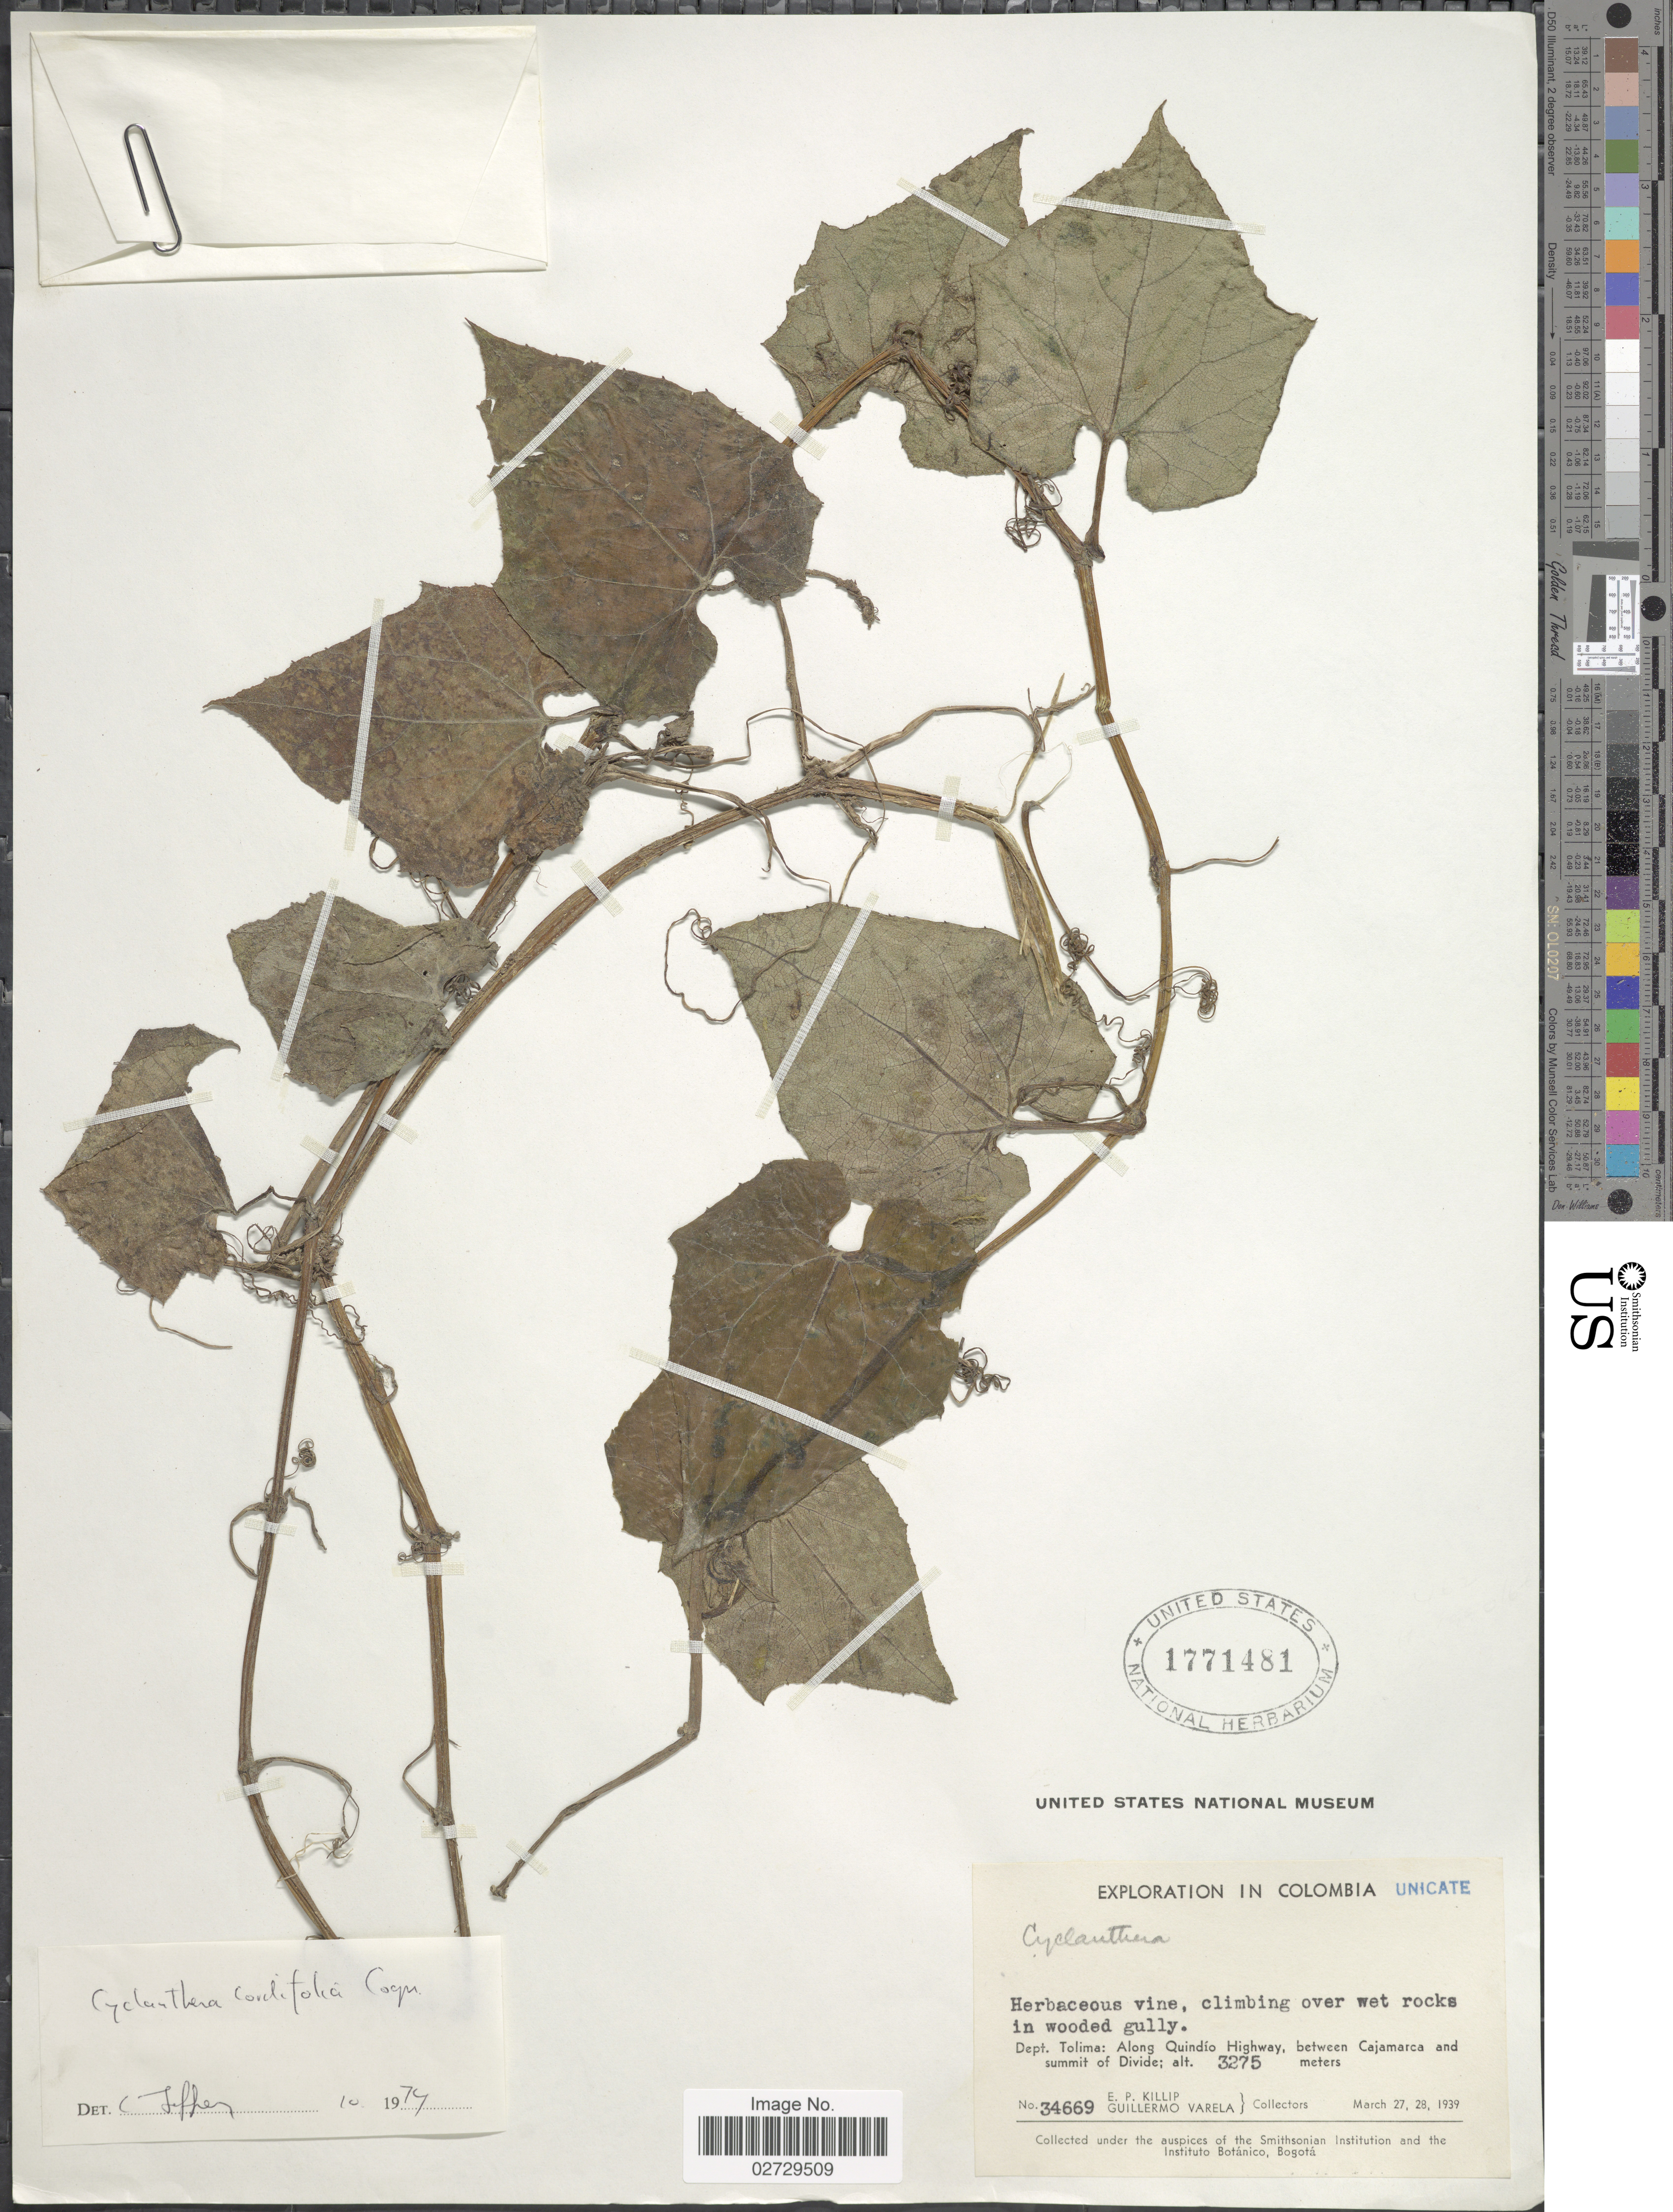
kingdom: Plantae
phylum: Tracheophyta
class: Magnoliopsida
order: Cucurbitales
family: Cucurbitaceae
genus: Cyclanthera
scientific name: Cyclanthera cordifolia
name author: Cogn.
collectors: E. P. Killip & G. Valera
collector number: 34669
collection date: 1939-03-27/1939-03-28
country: Colombia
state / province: Tolima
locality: Dept. Tolima: Along Quindio Highway, between Cajamarca and summit of Divide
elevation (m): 3275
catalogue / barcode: US 1771481